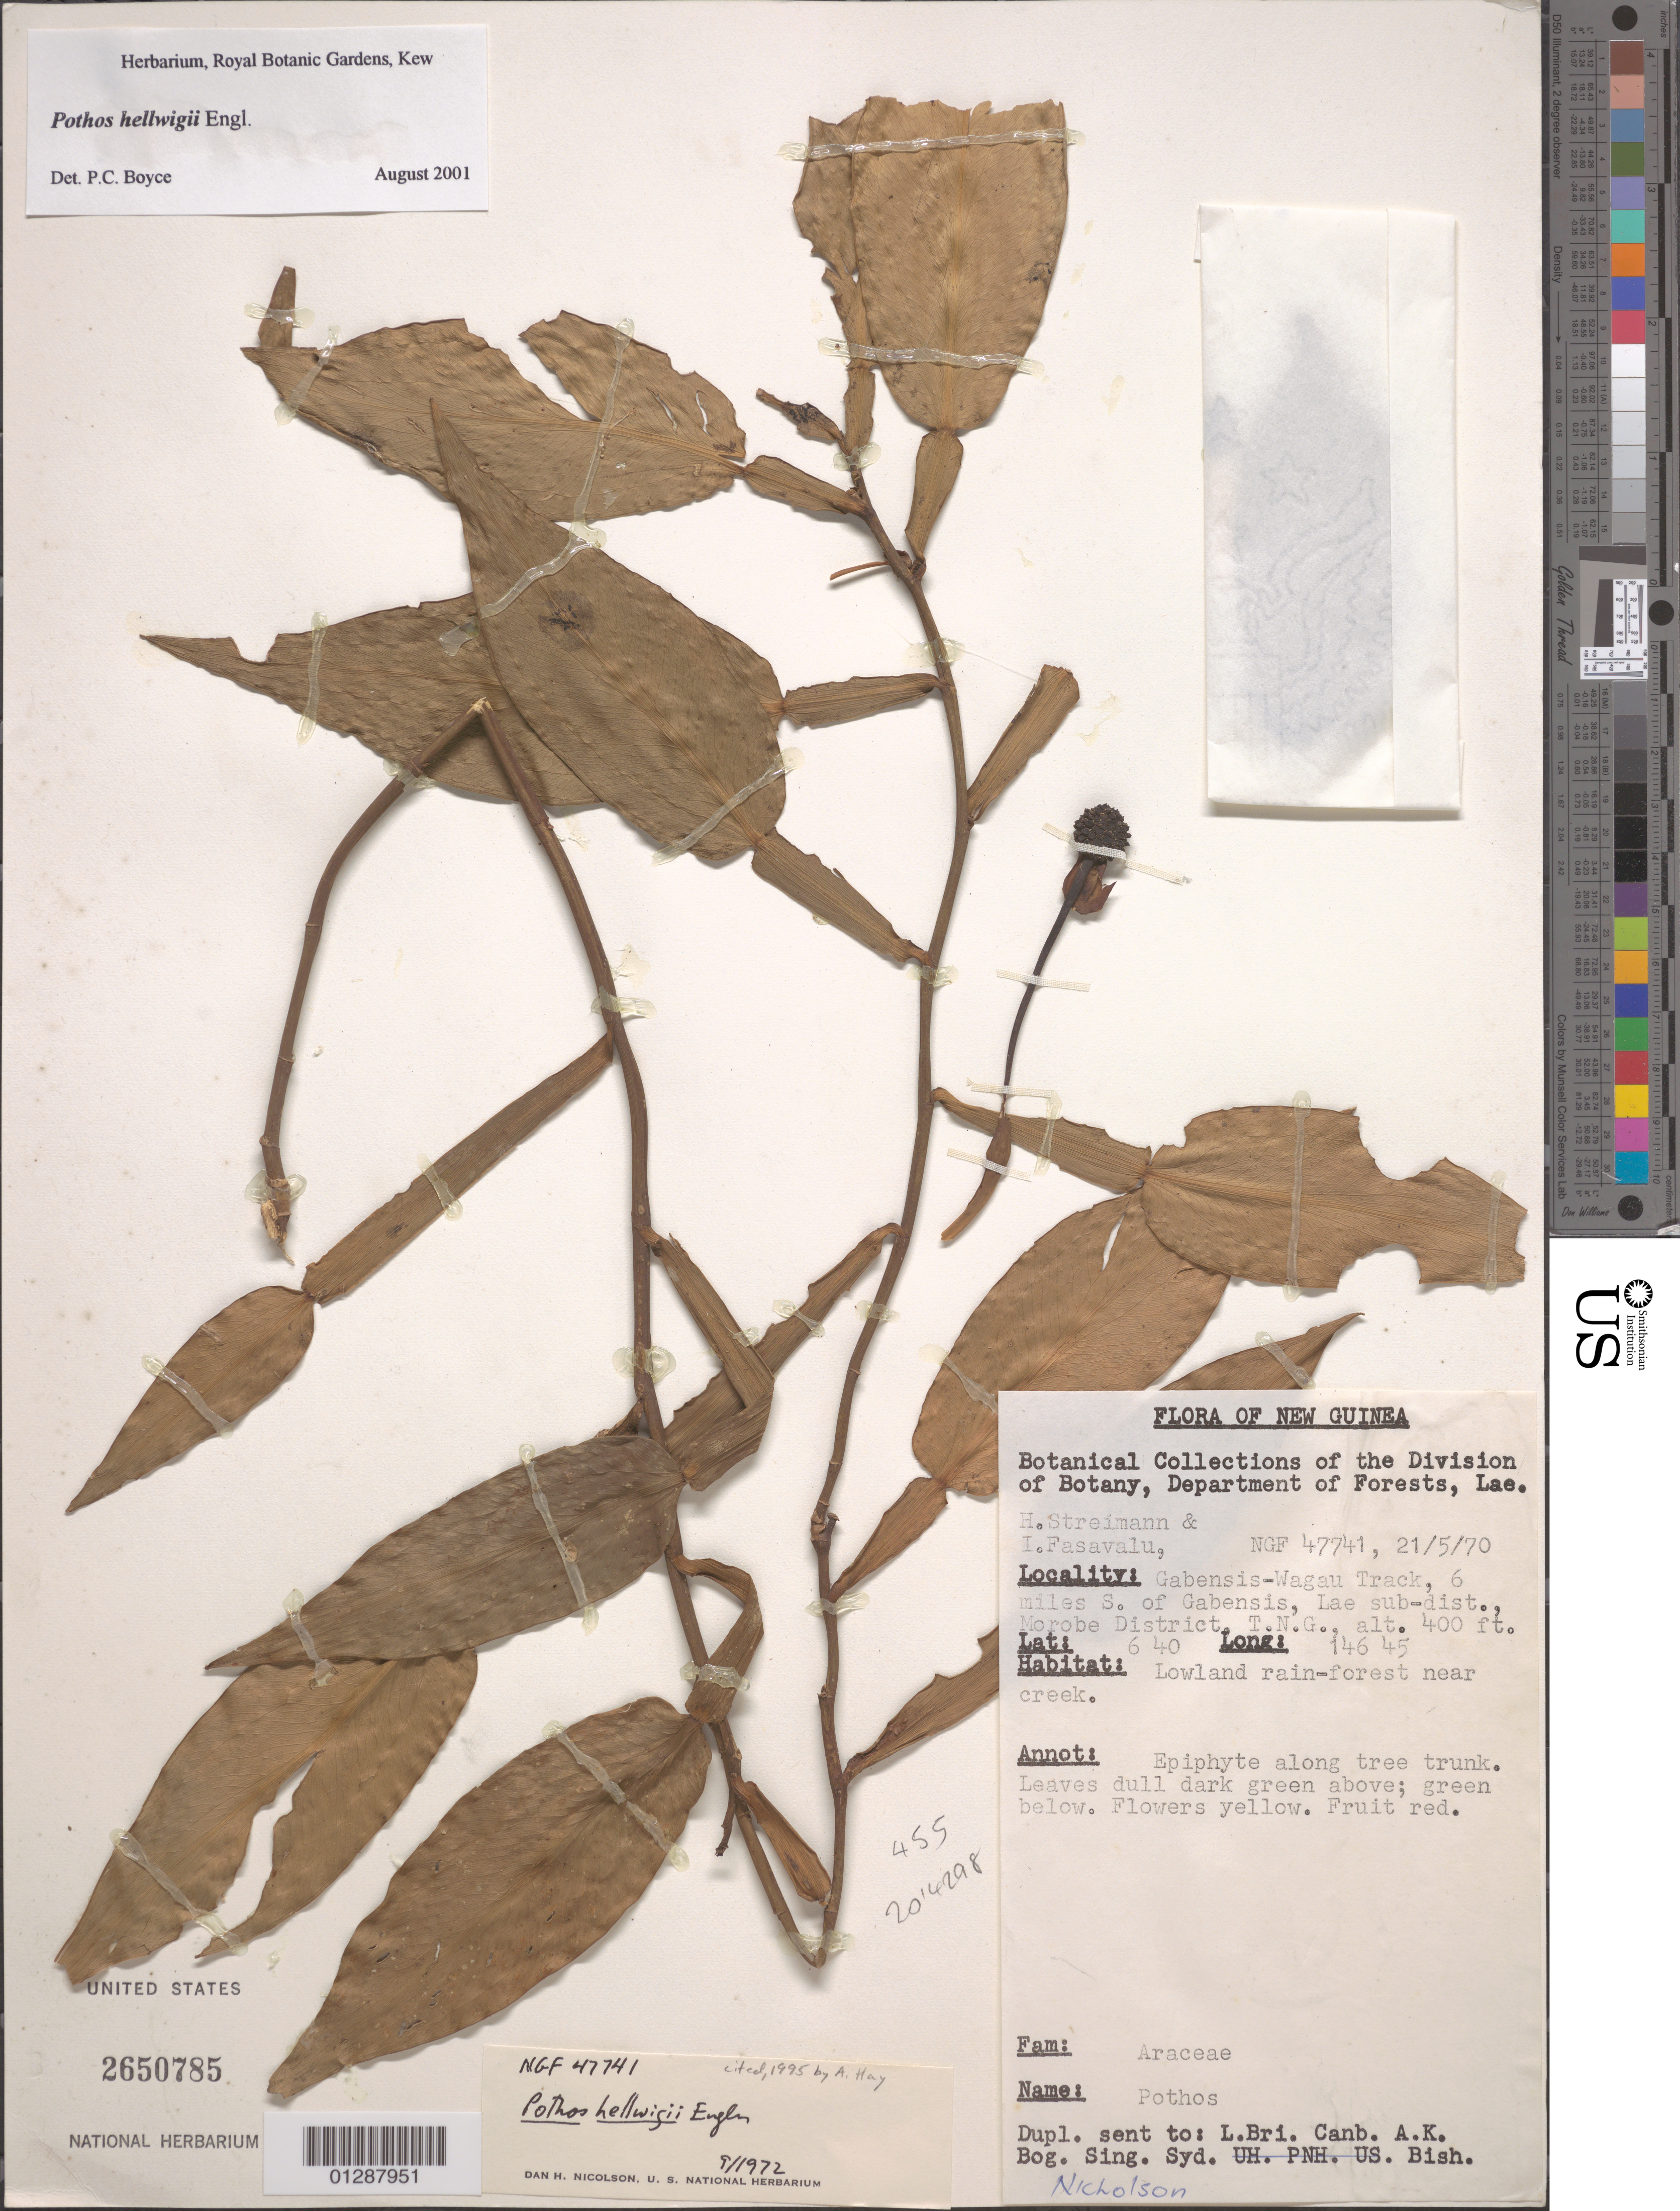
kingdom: Plantae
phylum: Tracheophyta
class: Liliopsida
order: Alismatales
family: Araceae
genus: Pothos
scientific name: Pothos hellwigii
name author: Engl.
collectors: H. Streimann & I. Fasavalu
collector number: NGF 47741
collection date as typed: Transcribed d/m/y: 21/5/70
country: Papua New Guinea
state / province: Morobe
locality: New Guinea. Gabensis-Wagau Track, 6 miles S. of Gabensis, Lae sub-dist., Morobe District, T.N.G. Near creek.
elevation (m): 122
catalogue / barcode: US 2650785